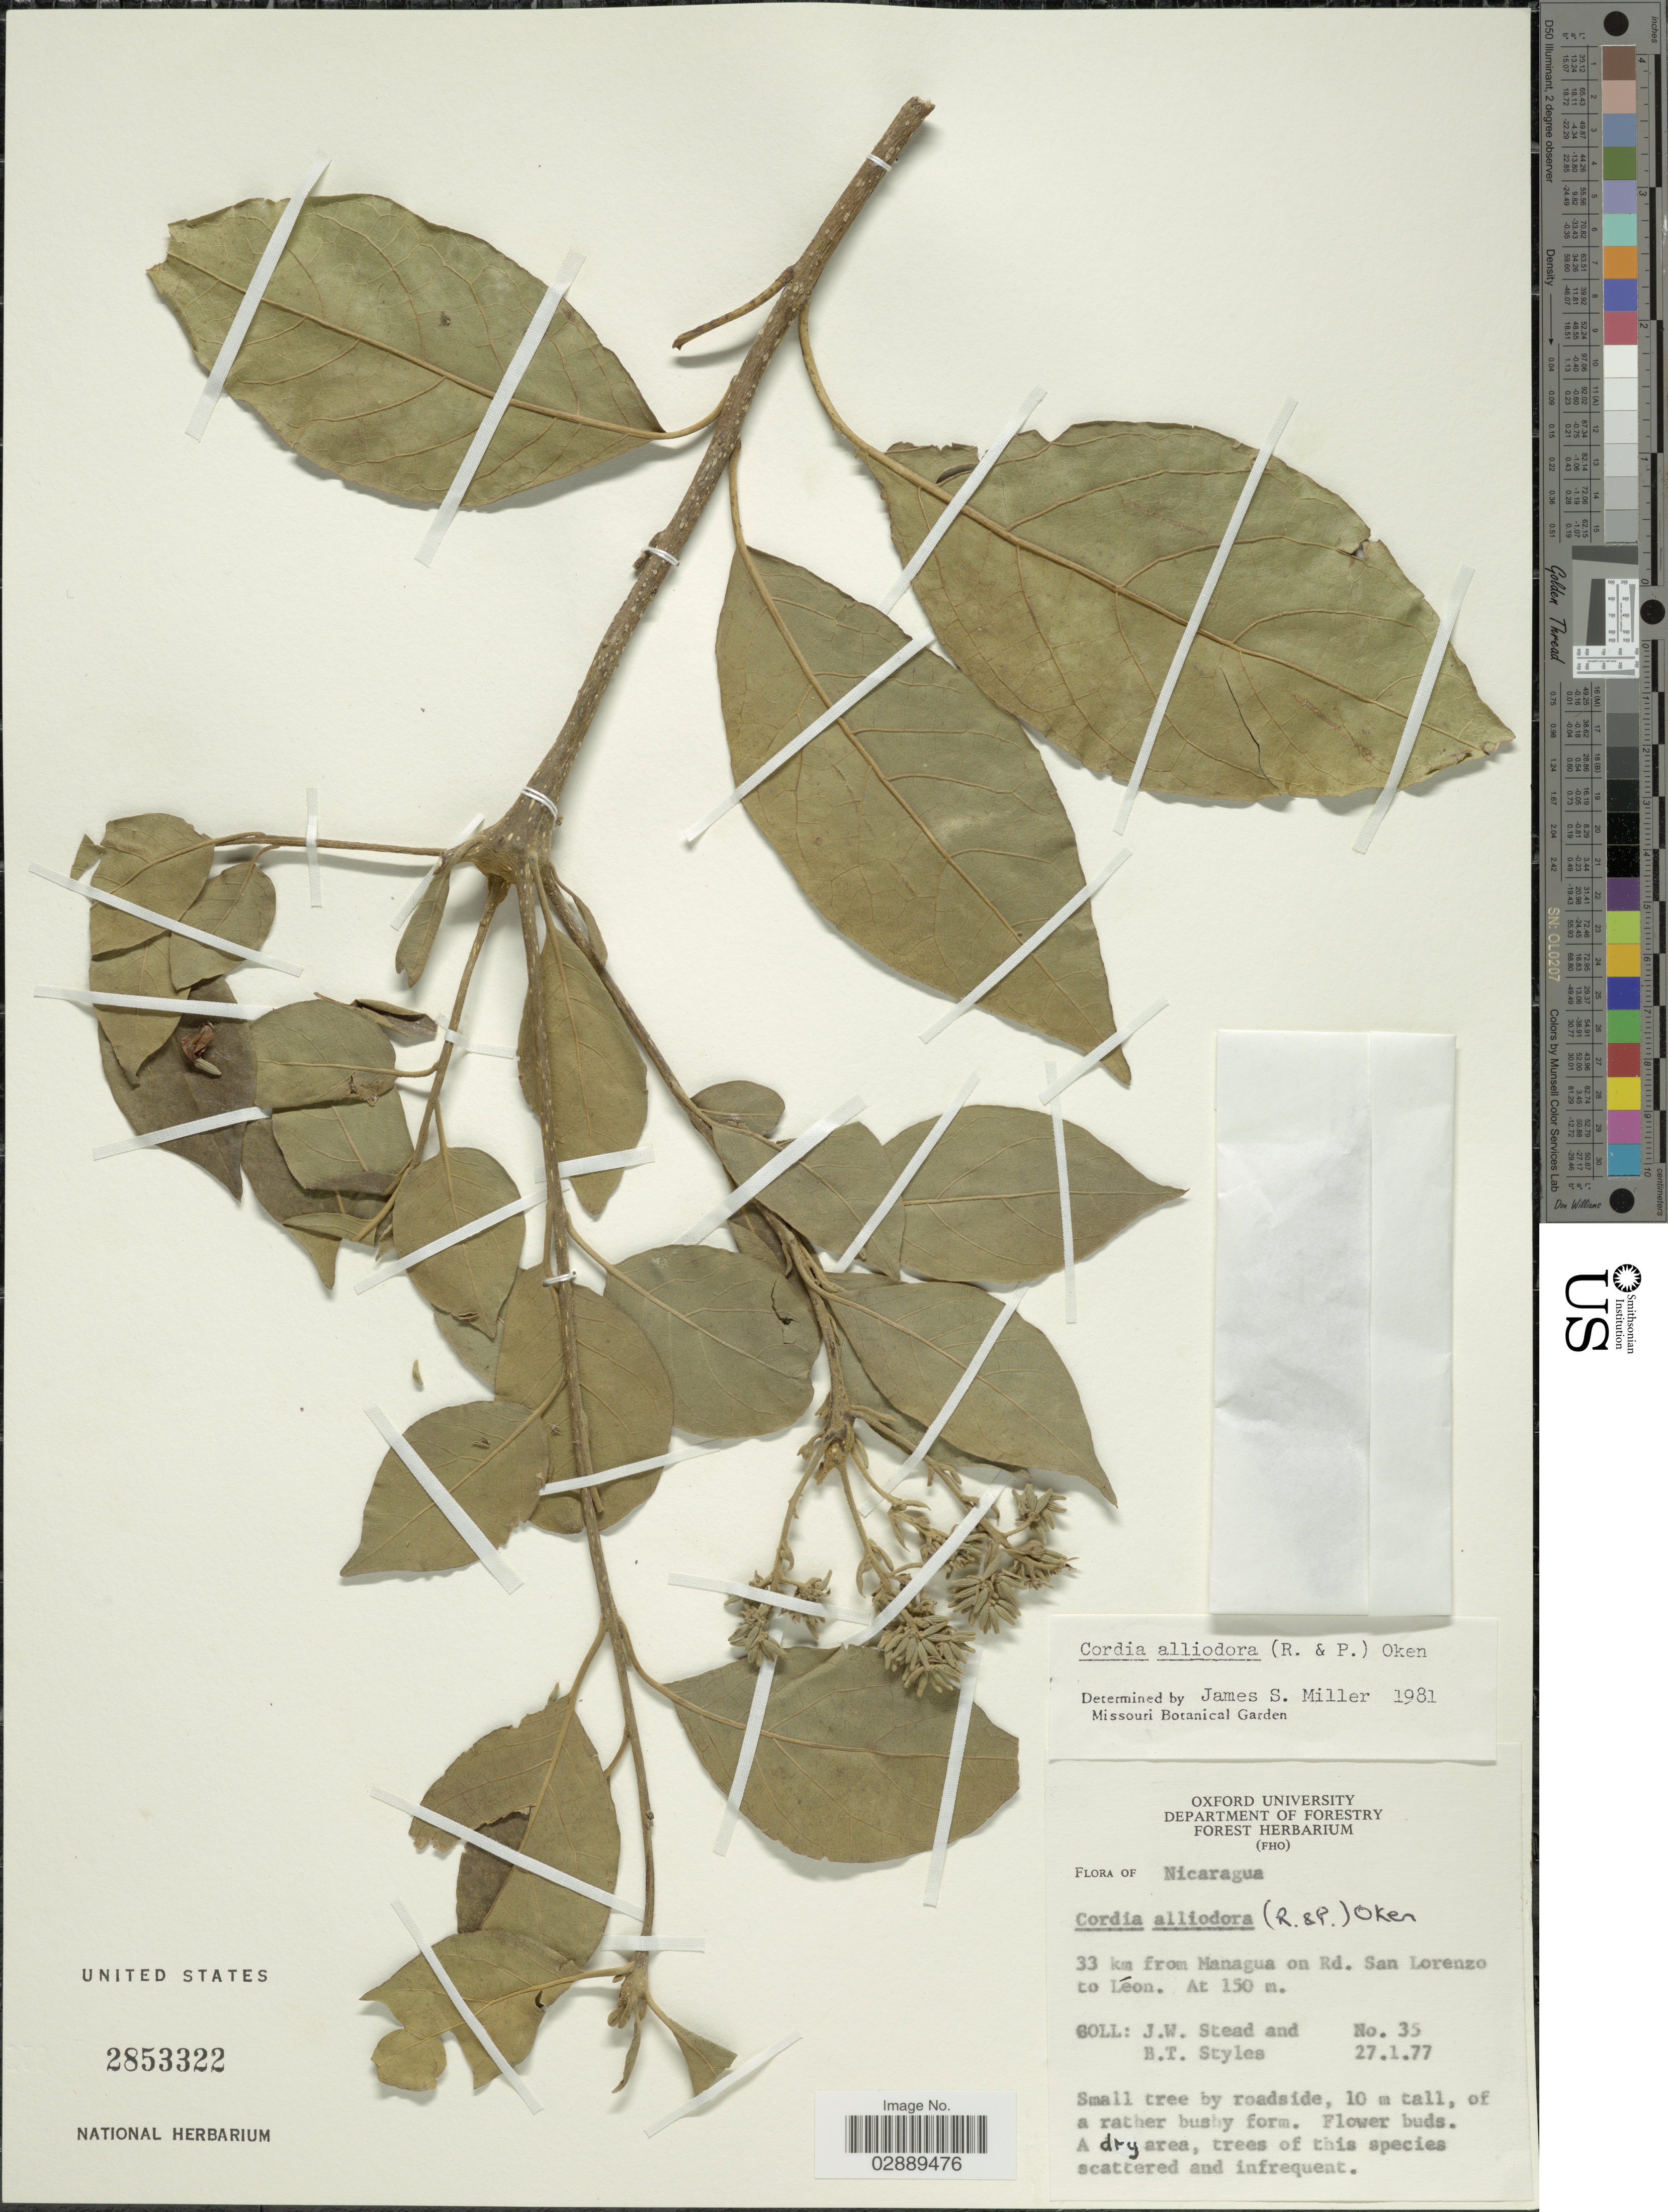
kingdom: Plantae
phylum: Tracheophyta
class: Magnoliopsida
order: Boraginales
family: Cordiaceae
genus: Cordia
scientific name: Cordia alliodora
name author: (Ruiz & Pav.) Oken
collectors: J. Stead & B. T. Styles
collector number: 35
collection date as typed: Transcribed d/m/y: 27/1/77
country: Nicaragua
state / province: Leon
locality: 33 km from Managua on Rd. San Lorenzo to Léon.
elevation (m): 150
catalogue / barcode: US 2853322